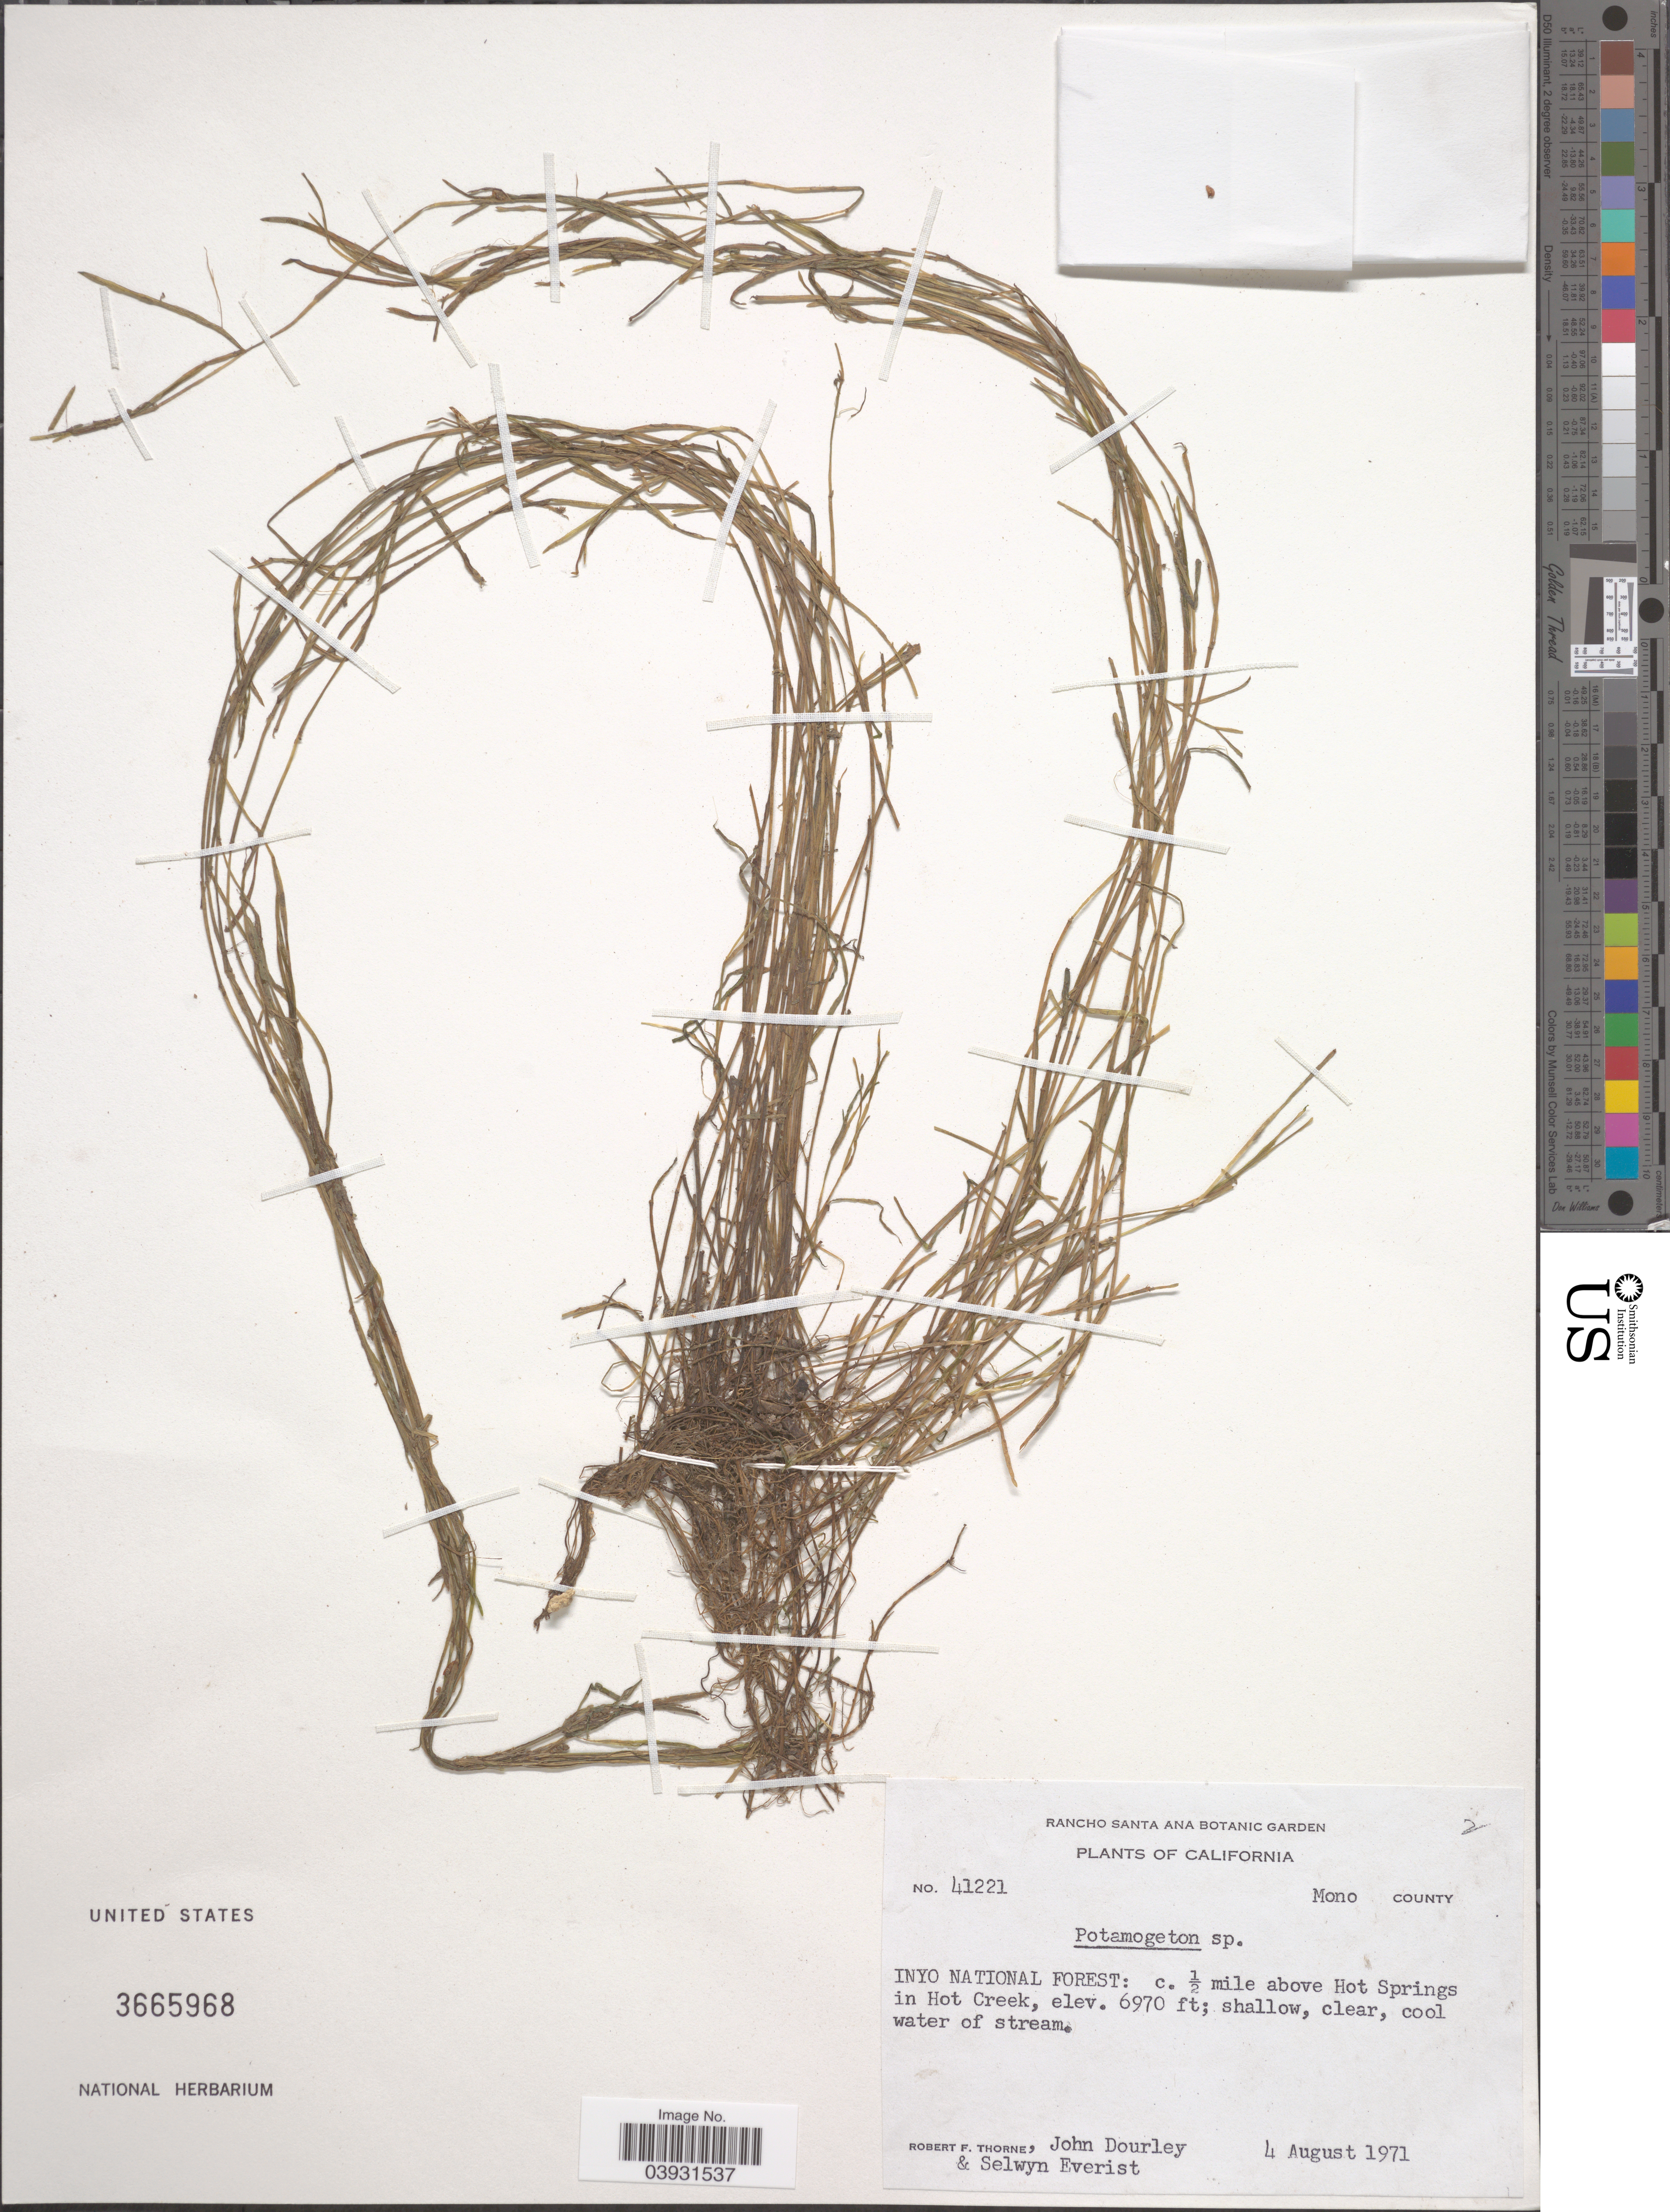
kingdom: Plantae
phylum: Tracheophyta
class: Liliopsida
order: Alismatales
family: Potamogetonaceae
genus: Potamogeton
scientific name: Potamogeton sp.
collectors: R. F. Thorne, J. Dourley & S. Everist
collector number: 41221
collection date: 1971-08-04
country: United States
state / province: California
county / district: Mono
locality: Mono County. Inyo National Forest: c. ½ mile above Hot Springs in Hot Creek.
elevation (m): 2124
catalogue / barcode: US 3665968